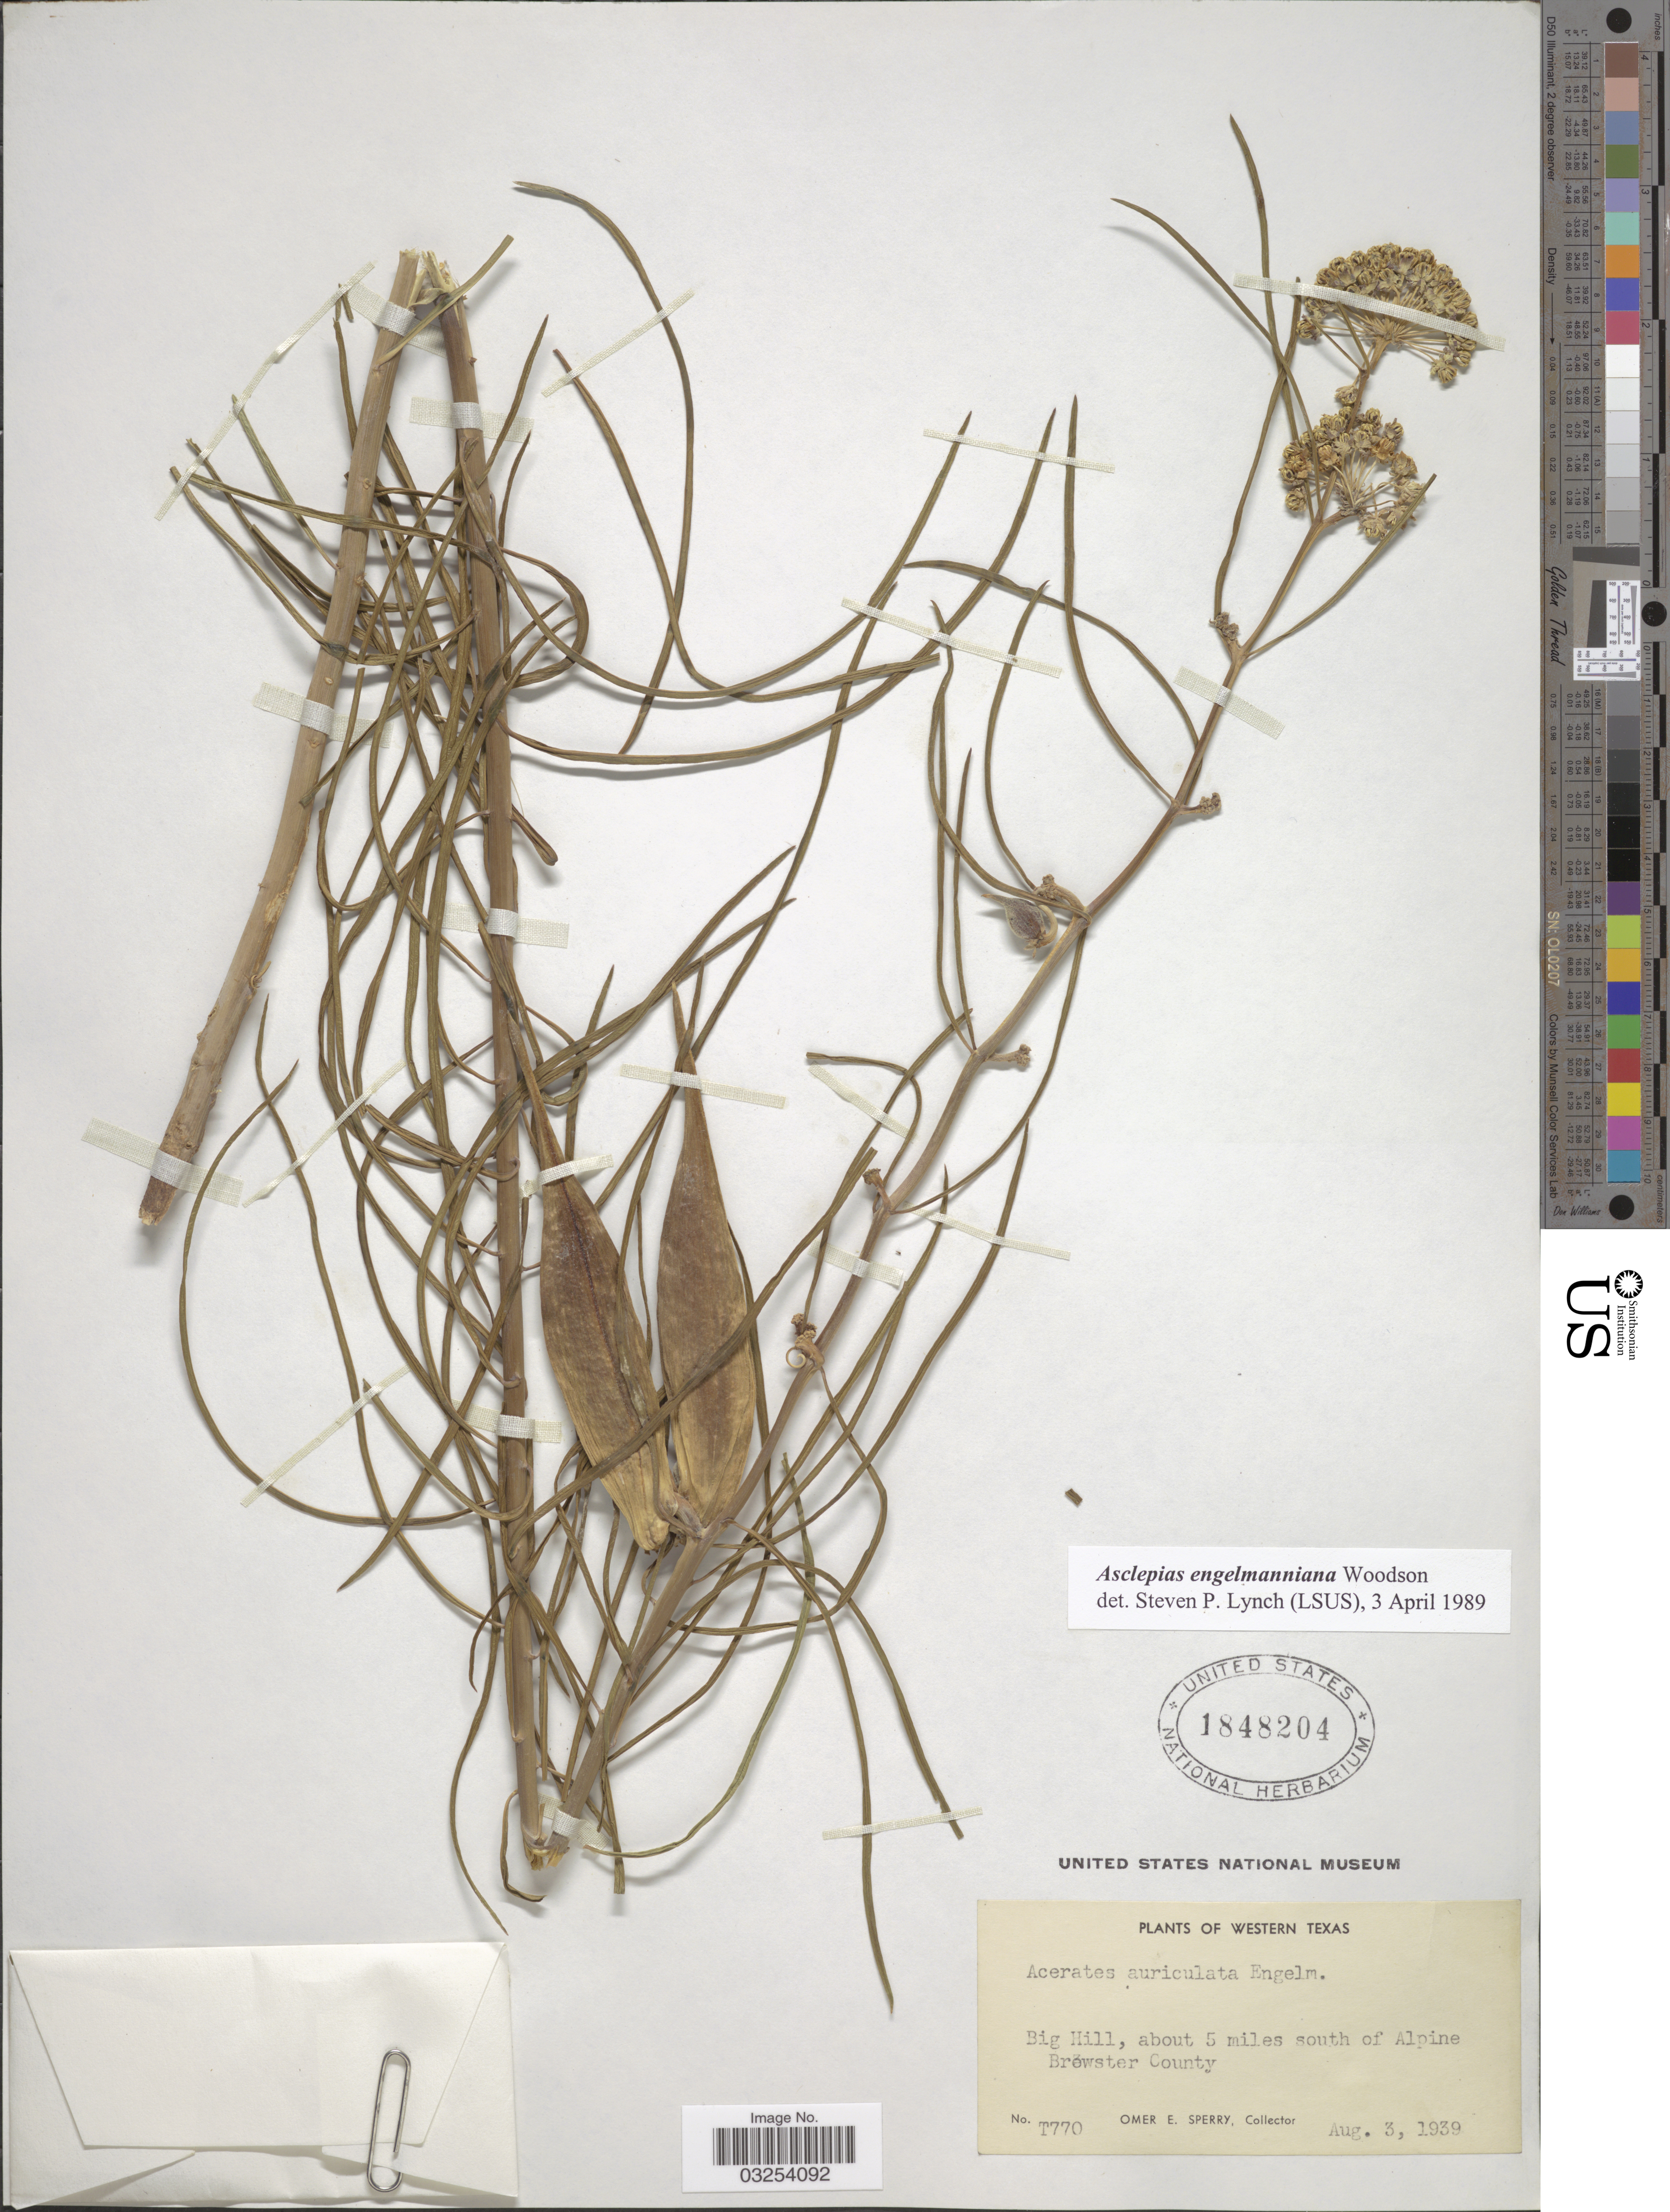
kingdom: Plantae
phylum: Tracheophyta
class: Magnoliopsida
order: Gentianales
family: Apocynaceae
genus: Asclepias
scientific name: Asclepias engelmanniana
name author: Woodson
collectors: O. E. Sperry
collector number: T770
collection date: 1939-08-03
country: United States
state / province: Texas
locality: Western Texas. Big Hill, about 5 miles south of Alpine Brewster County.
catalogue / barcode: US 1848204